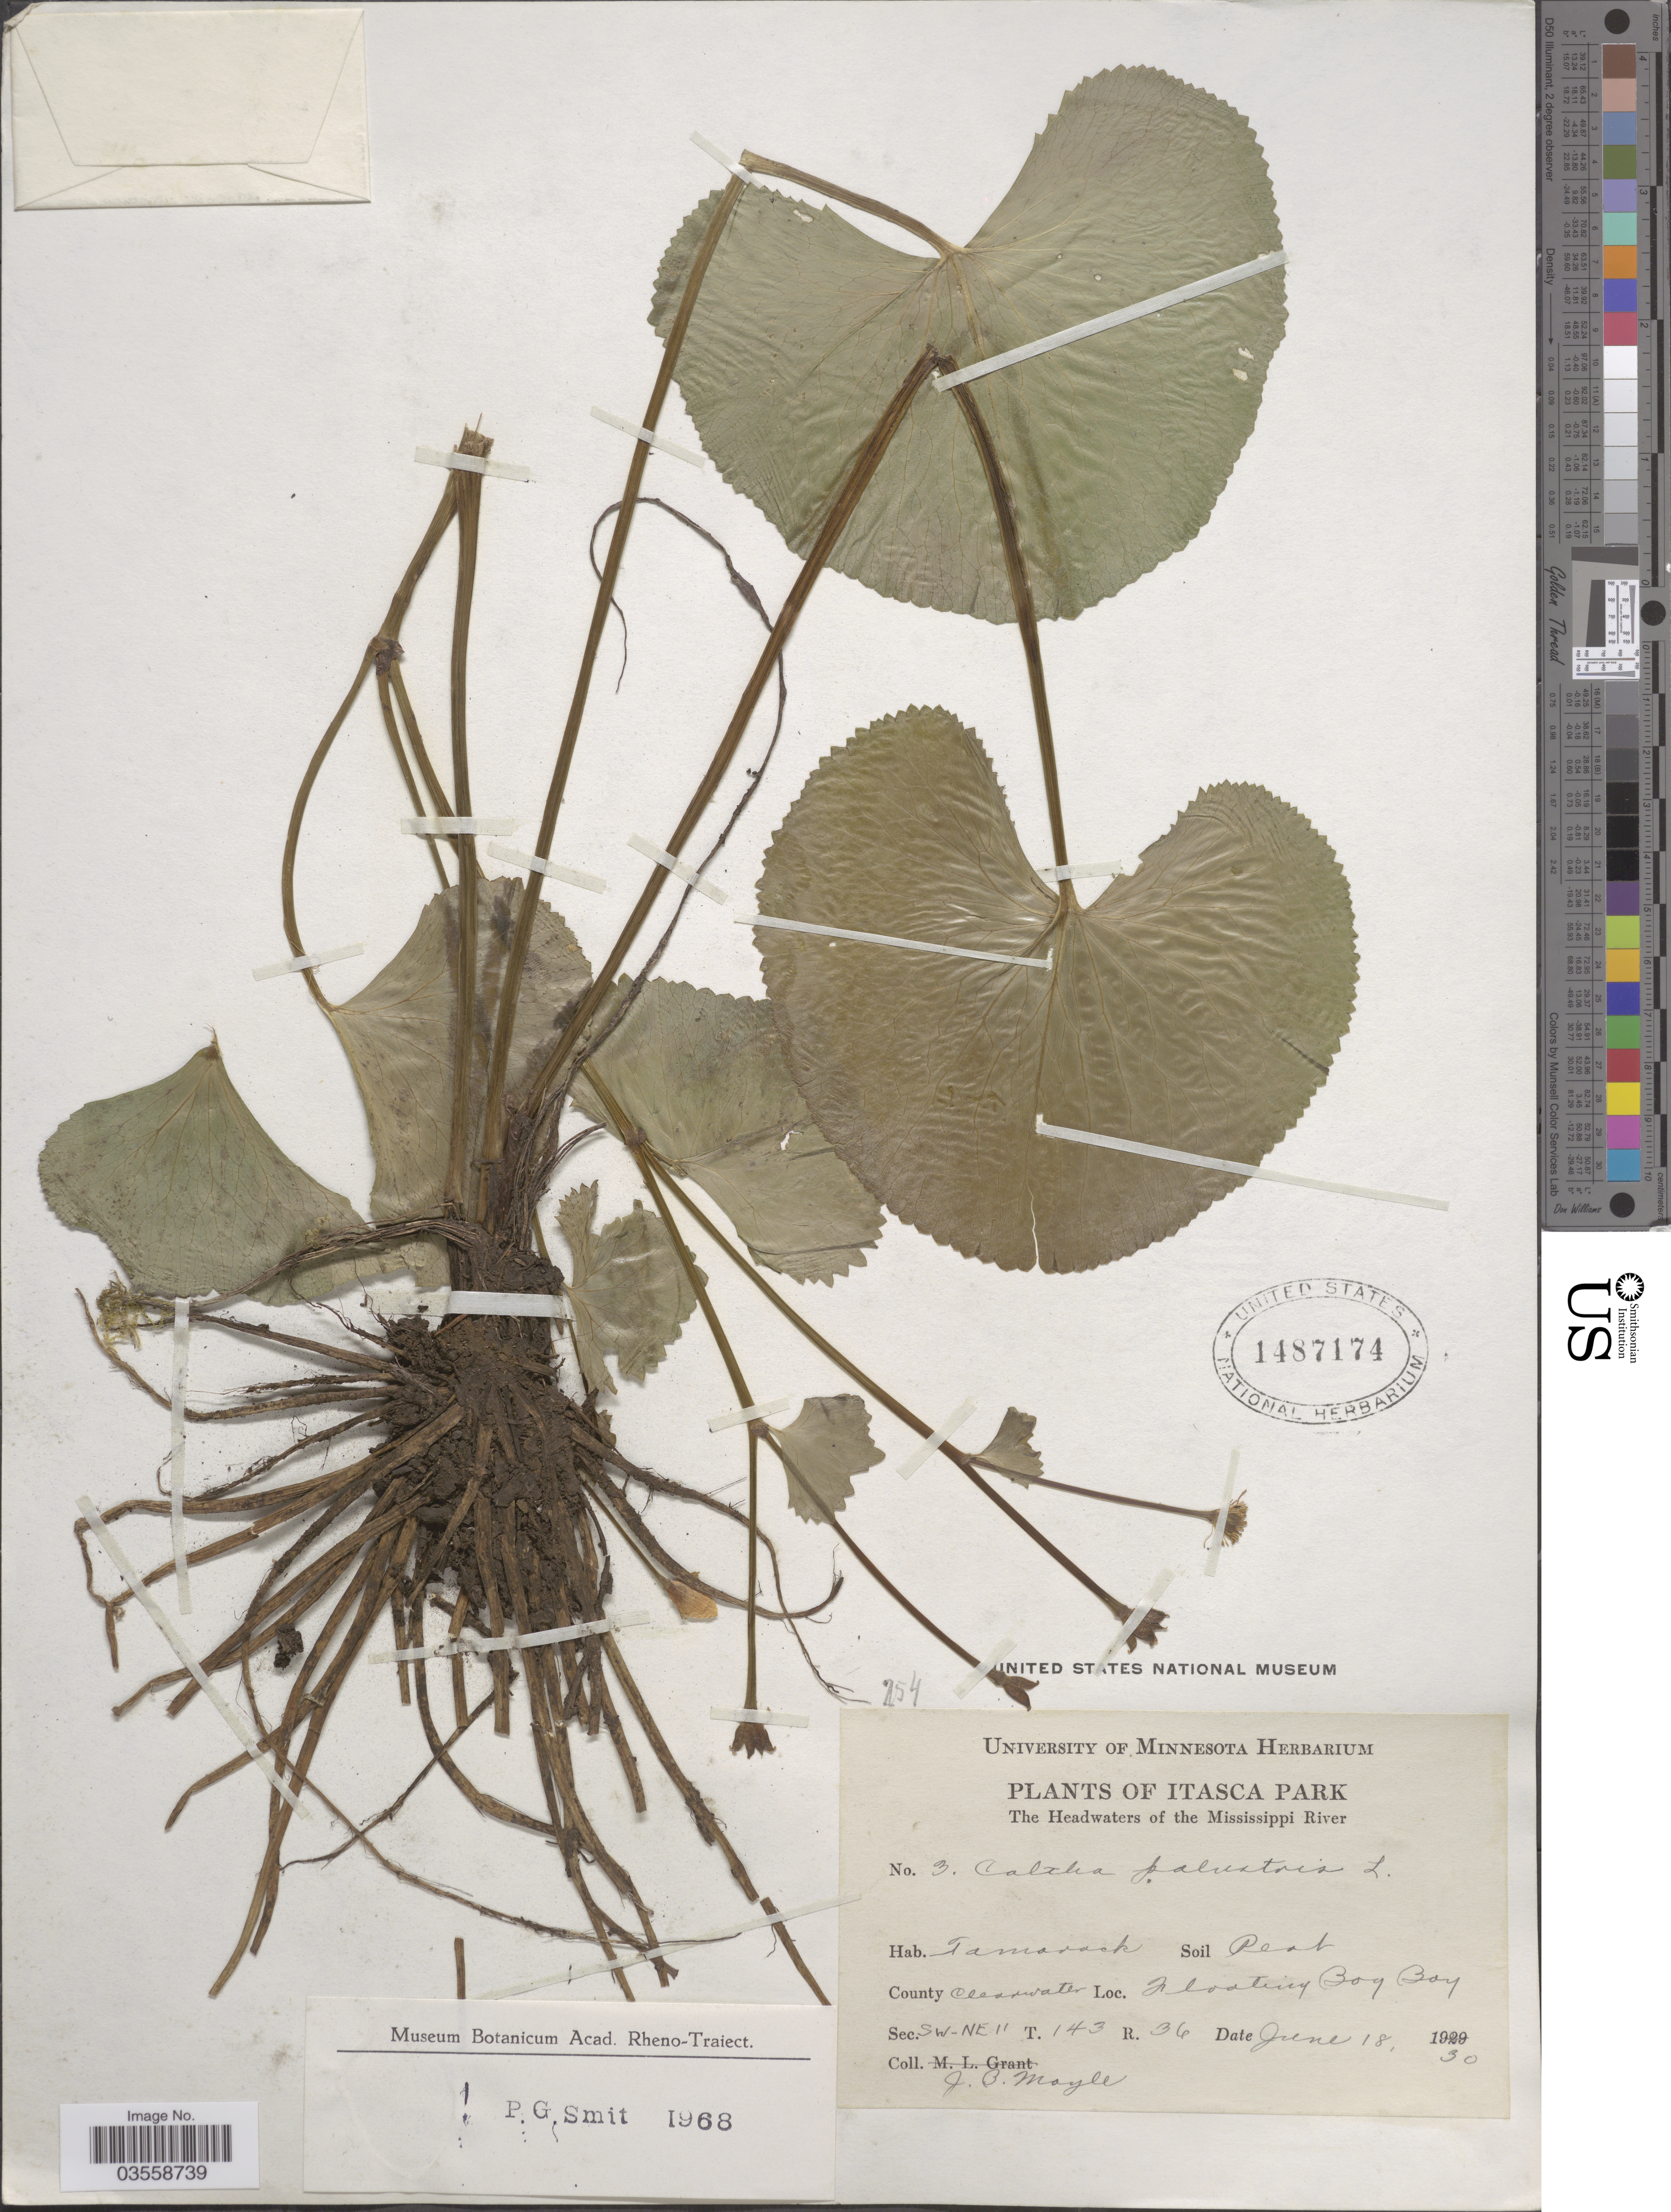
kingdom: Plantae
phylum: Tracheophyta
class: Magnoliopsida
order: Ranunculales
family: Ranunculaceae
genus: Caltha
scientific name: Caltha palustris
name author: L.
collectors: J. Moyle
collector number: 3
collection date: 1930-06-18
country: United States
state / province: Minnesota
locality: Itasca Park. The Headwaters of the Mississippi River. County Clearwater. Floating Bog Bay. Sec. SW-NE 11 T. 143 R. 36.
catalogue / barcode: US 1487174